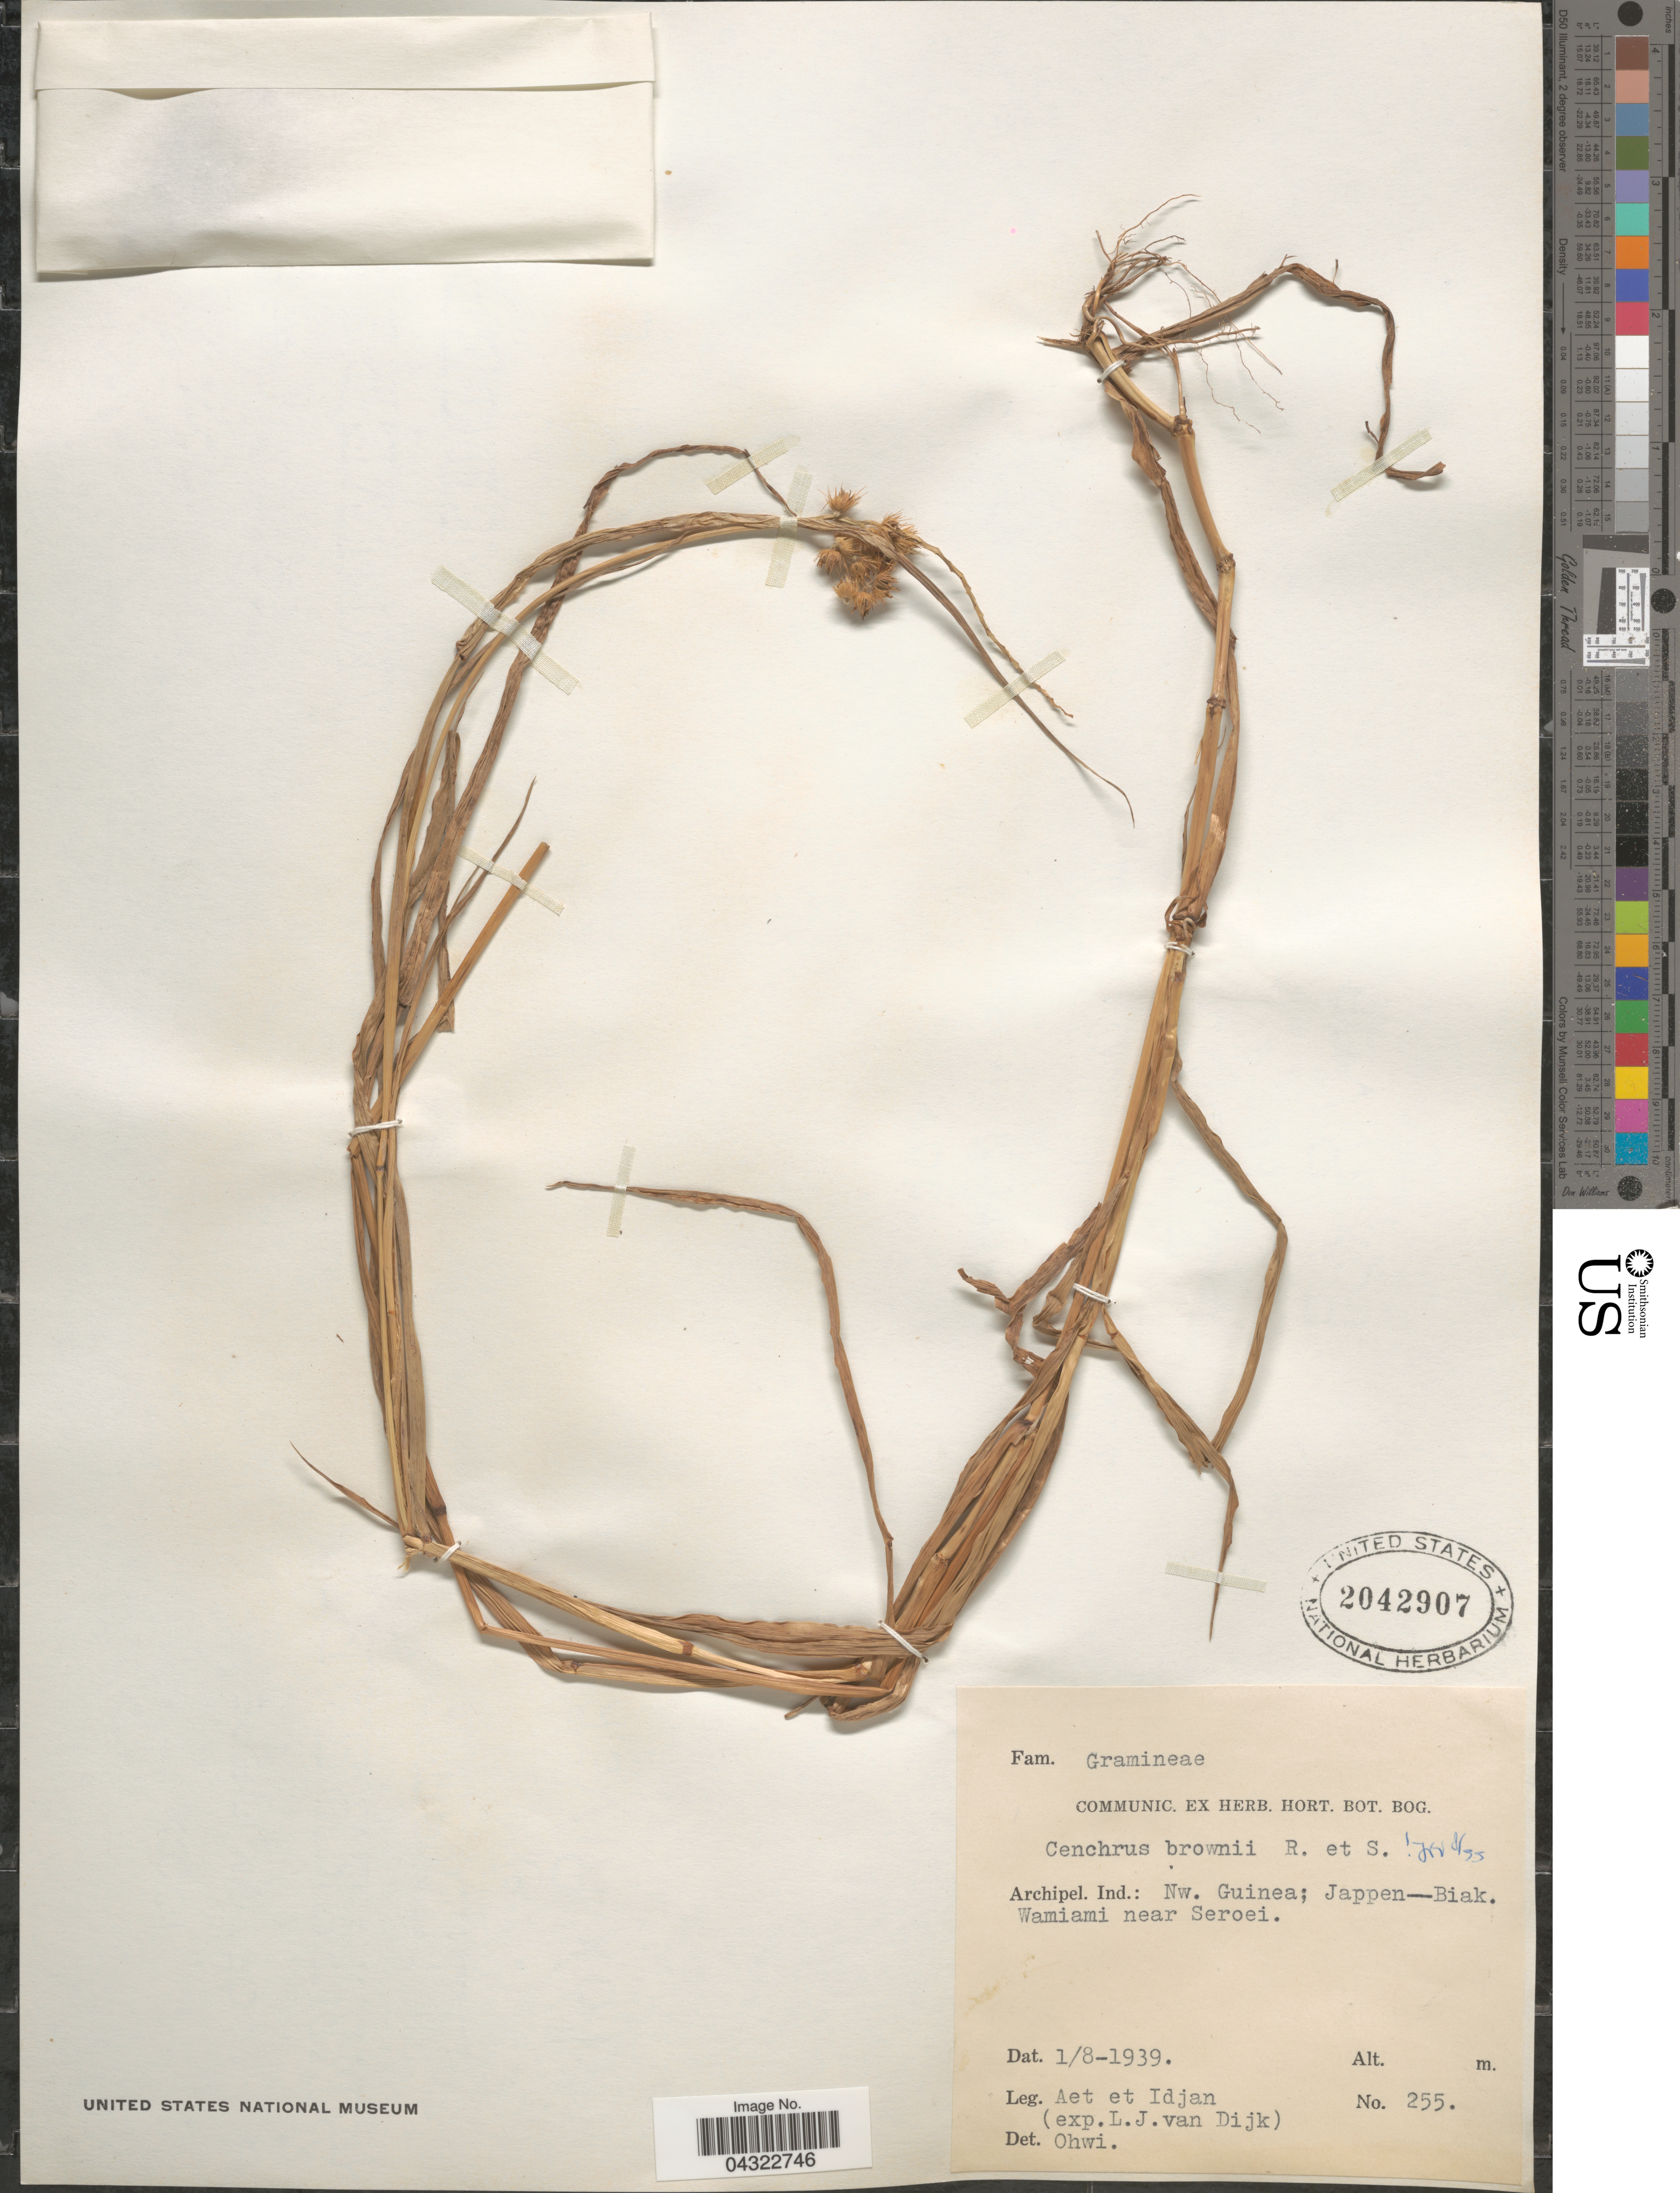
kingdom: Plantae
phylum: Tracheophyta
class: Liliopsida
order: Poales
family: Poaceae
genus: Cenchrus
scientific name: Cenchrus brownii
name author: Roem. & Schult.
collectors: -- Aet & -. Idjan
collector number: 255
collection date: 1939-08-01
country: Indonesia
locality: Archipel. Ind.: Nw. Guinea; Jappen-Biak. Wamiami near Seroei. (exp.L.J.van Dijk) [unsure placement].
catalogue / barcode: US 2042907